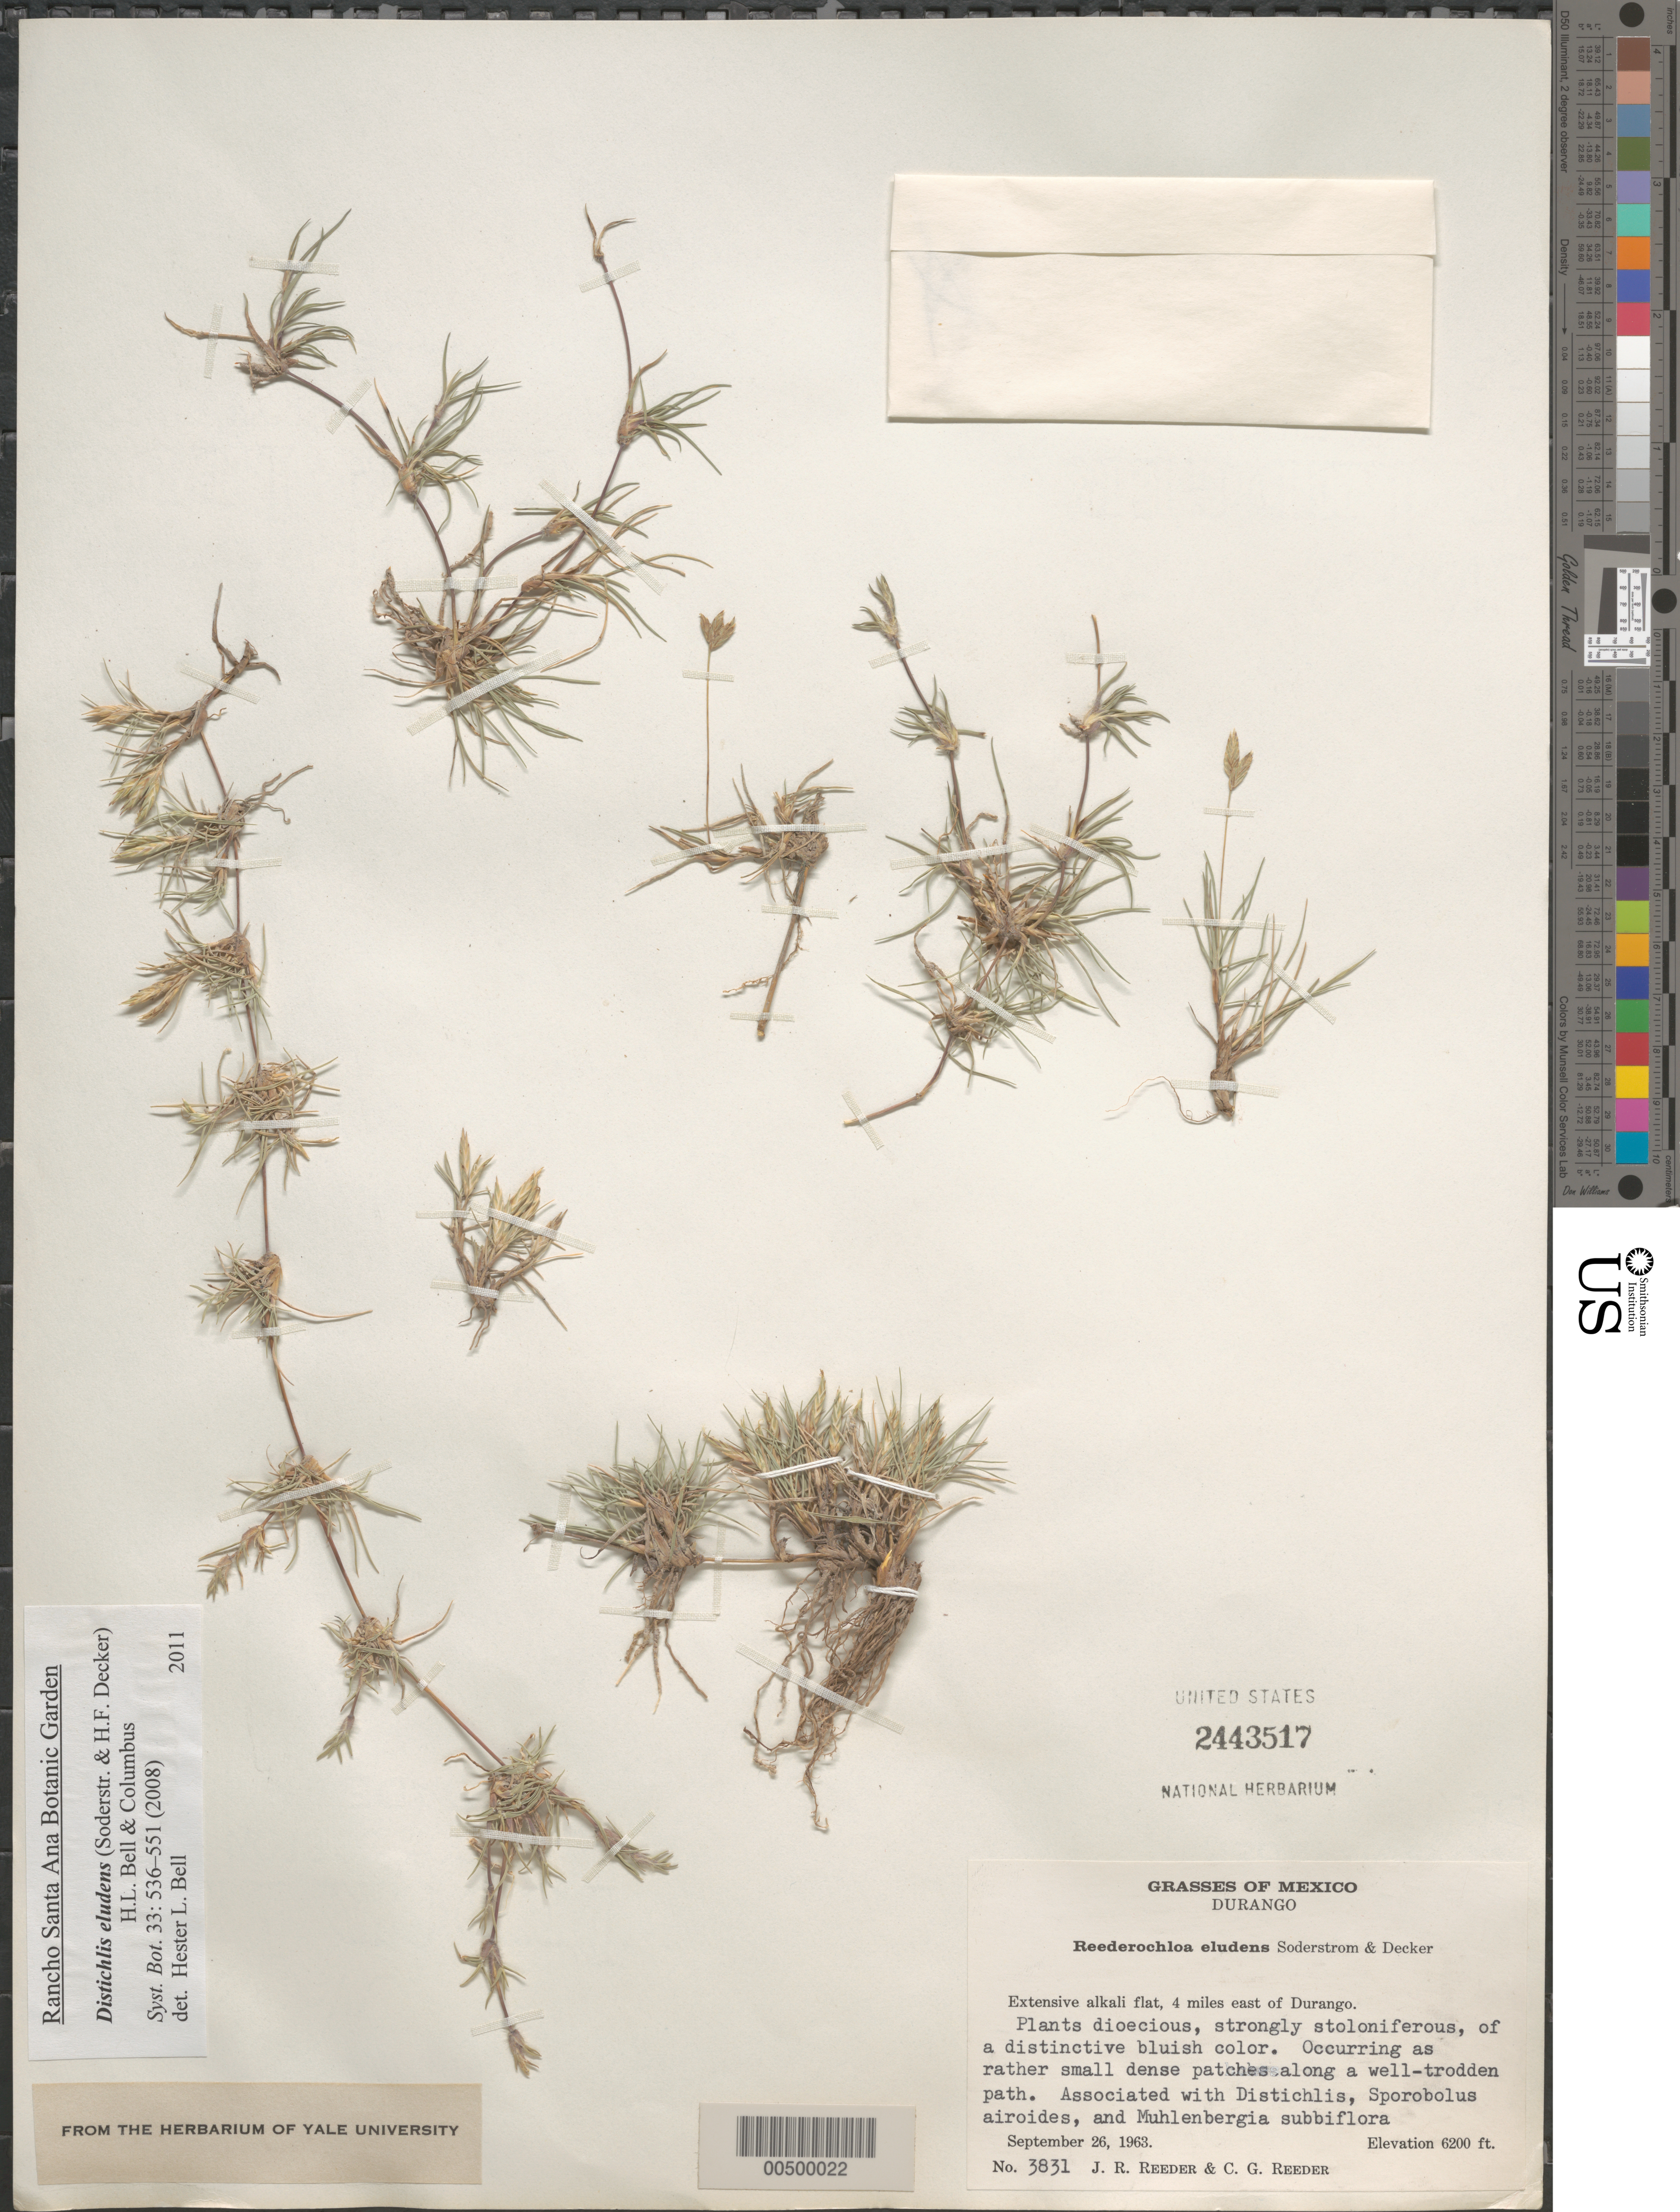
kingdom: Plantae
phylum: Tracheophyta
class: Liliopsida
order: Poales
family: Poaceae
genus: Distichlis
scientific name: Distichlis eludens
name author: (Soderstr. & H. F. Decker) H.L. Bell & Columbus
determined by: Bell, H. L.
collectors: J. R. Reeder & C. G. Reeder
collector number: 3831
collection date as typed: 26 Sep 1963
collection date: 1963-09-26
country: Mexico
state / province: Durango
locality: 4 mi E of Durango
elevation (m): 1890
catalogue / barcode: US 2443517